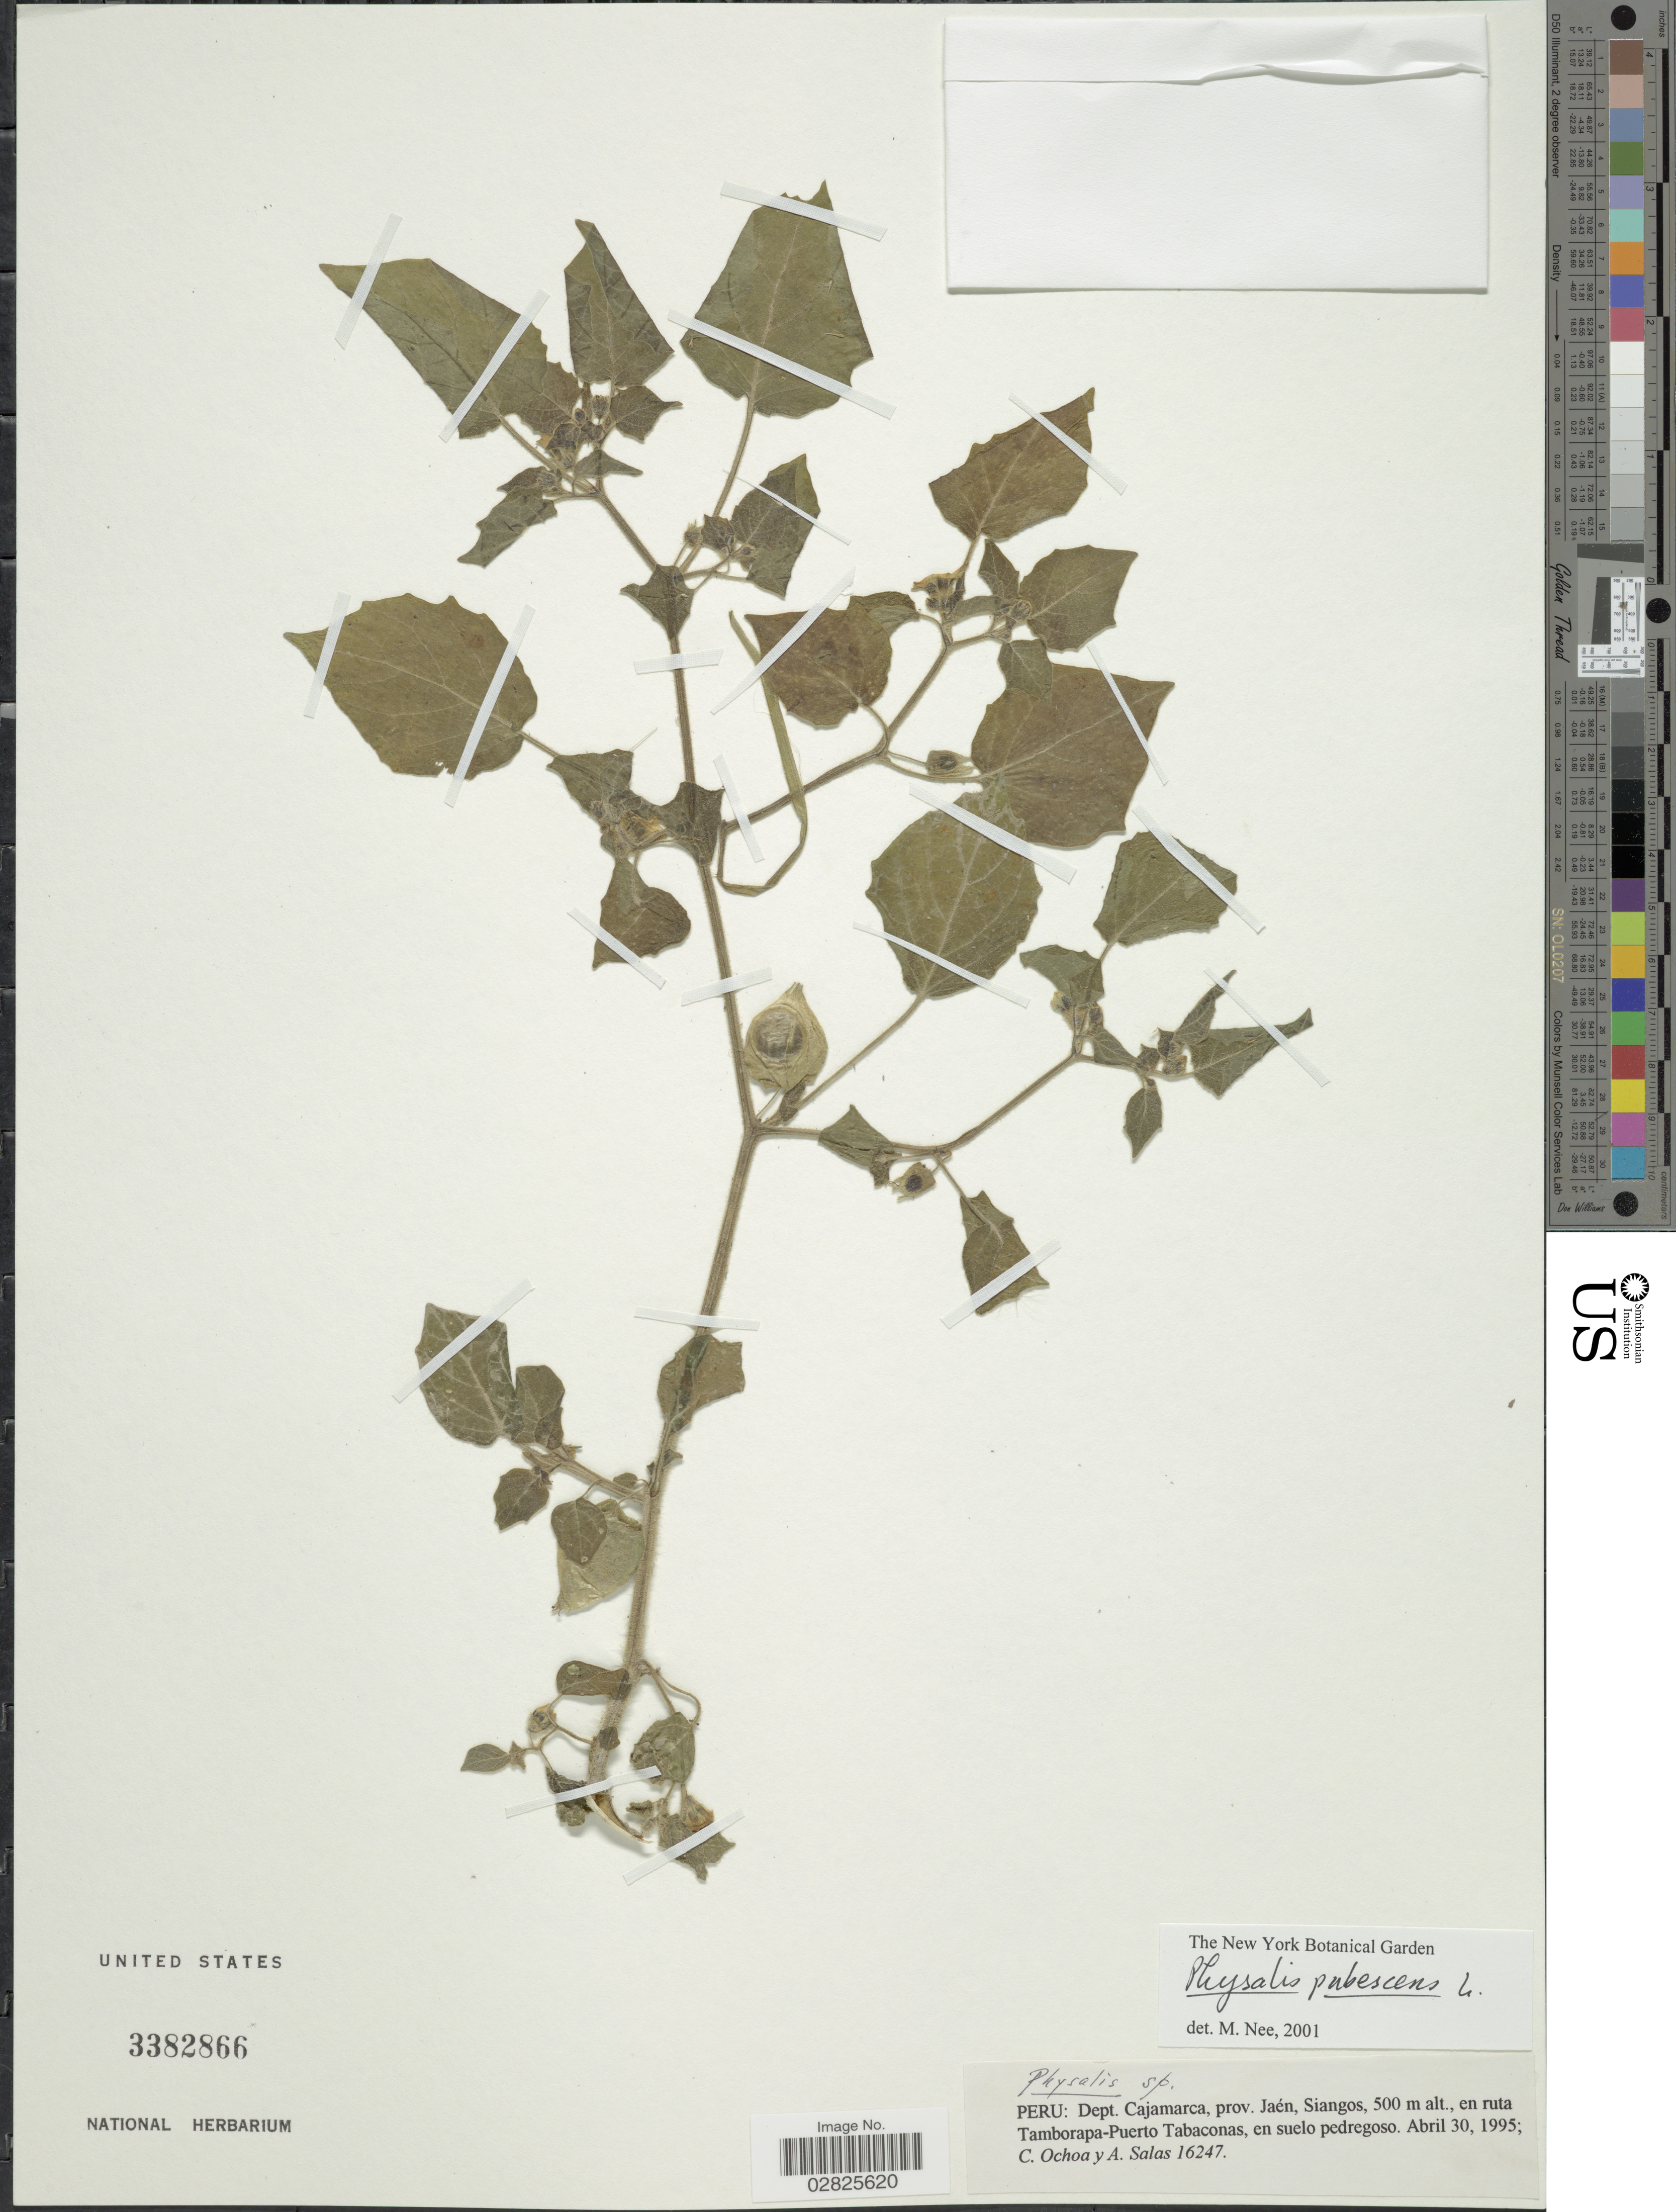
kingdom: Plantae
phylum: Tracheophyta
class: Magnoliopsida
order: Solanales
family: Solanaceae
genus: Physalis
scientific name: Physalis pubescens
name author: L.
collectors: C. Ochoa & A. Salas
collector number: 16247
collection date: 1995-04-30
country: Peru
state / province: Cajamarca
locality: Dept. Cajamarca, prov. Jaén, Siangos, en ruta Tamborapa-Puerto Tabaconas, en suelo pedregoso.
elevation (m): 500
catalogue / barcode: US 3382866